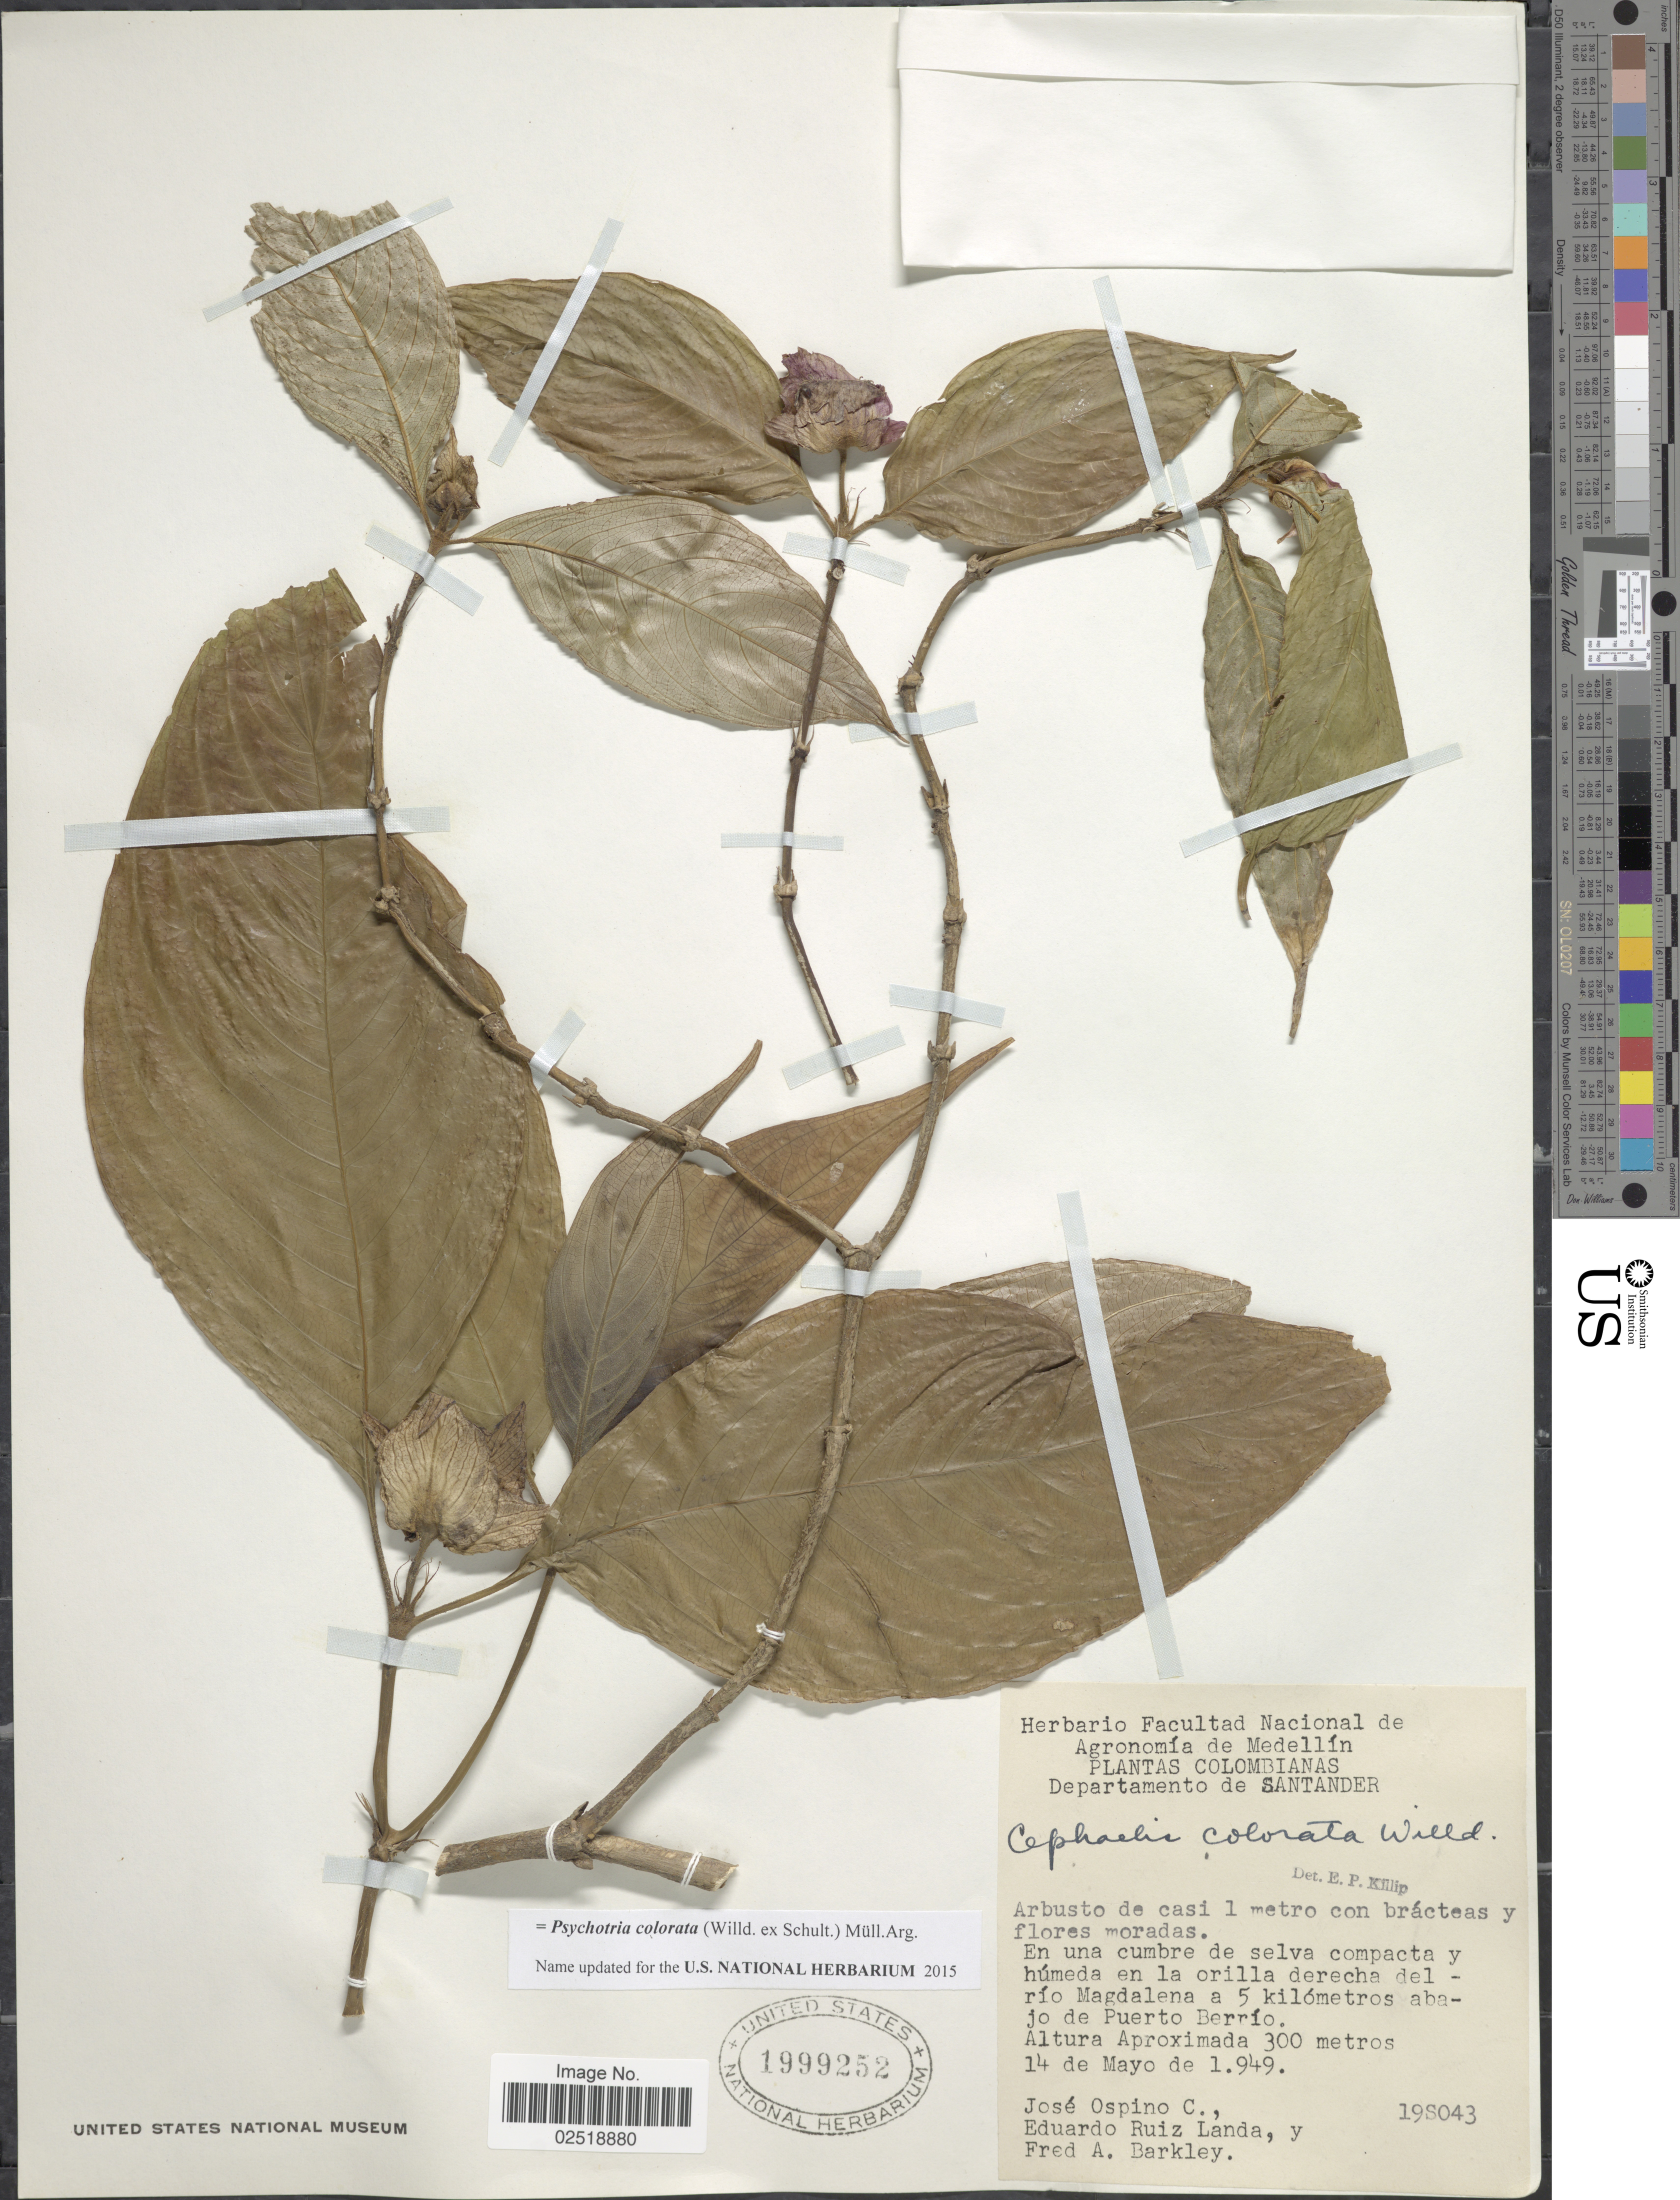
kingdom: Plantae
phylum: Tracheophyta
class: Magnoliopsida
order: Gentianales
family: Rubiaceae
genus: Palicourea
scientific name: Palicourea colorata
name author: (Hoffmanns. ex Roem. & Schult.) Delprete & J.H. Kirkbr.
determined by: Kirkbride, J. H., Jr.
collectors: J. Ospino Carvajal, E. Ruiz Landa & F. A. Barkley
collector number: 19S043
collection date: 1949-05-14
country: Colombia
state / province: Santander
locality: Departamento de Santander, En una cumbre de selva compacta y húmeda en la orilla derecha del río Magdalena a 5 kilómetros abajo de Puerto Berrío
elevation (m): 300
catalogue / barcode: US 1999252